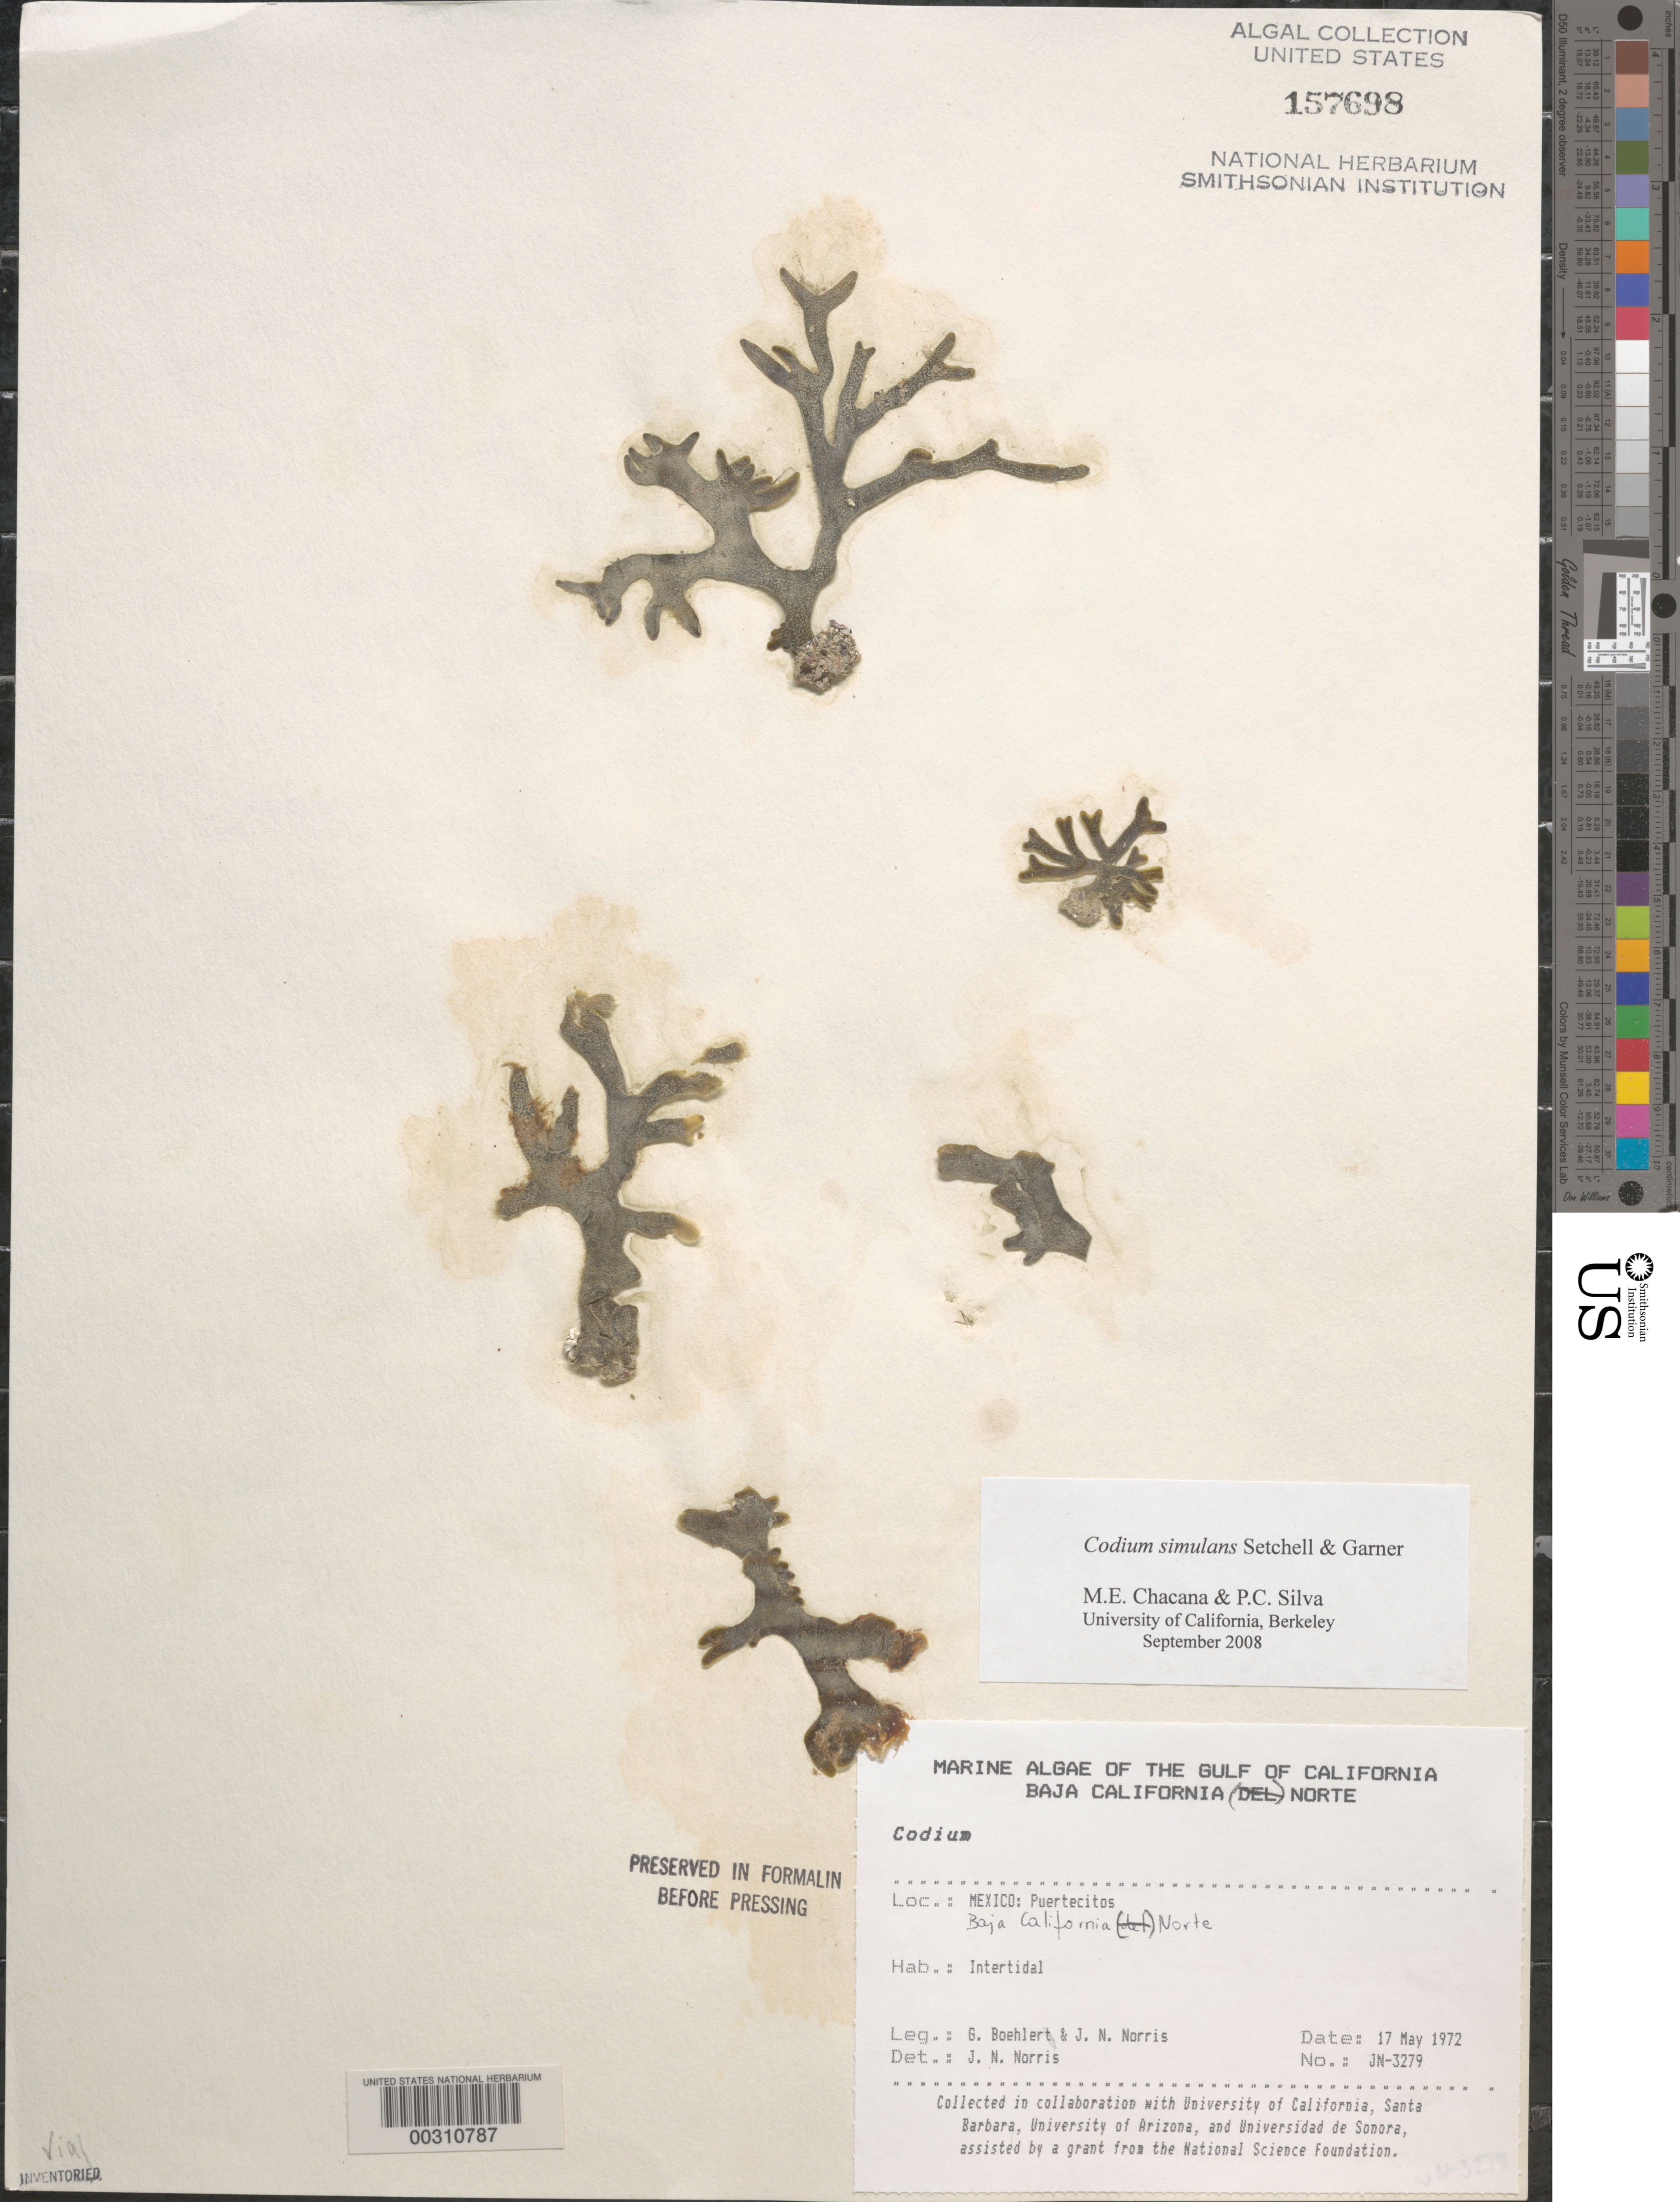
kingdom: Plantae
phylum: Chlorophyta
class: Ulvophyceae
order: Bryopsidales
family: Codiaceae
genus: Codium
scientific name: Codium simulans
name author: Setch. & N.L. Gardner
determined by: Chacana, M. E.; Silva, P. C.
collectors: G. Boehlert & J. N. Norris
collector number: JN-3279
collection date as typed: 17 May 1972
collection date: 1972-05-17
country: Mexico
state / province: Baja California Norte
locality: Puertecitos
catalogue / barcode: US 157698